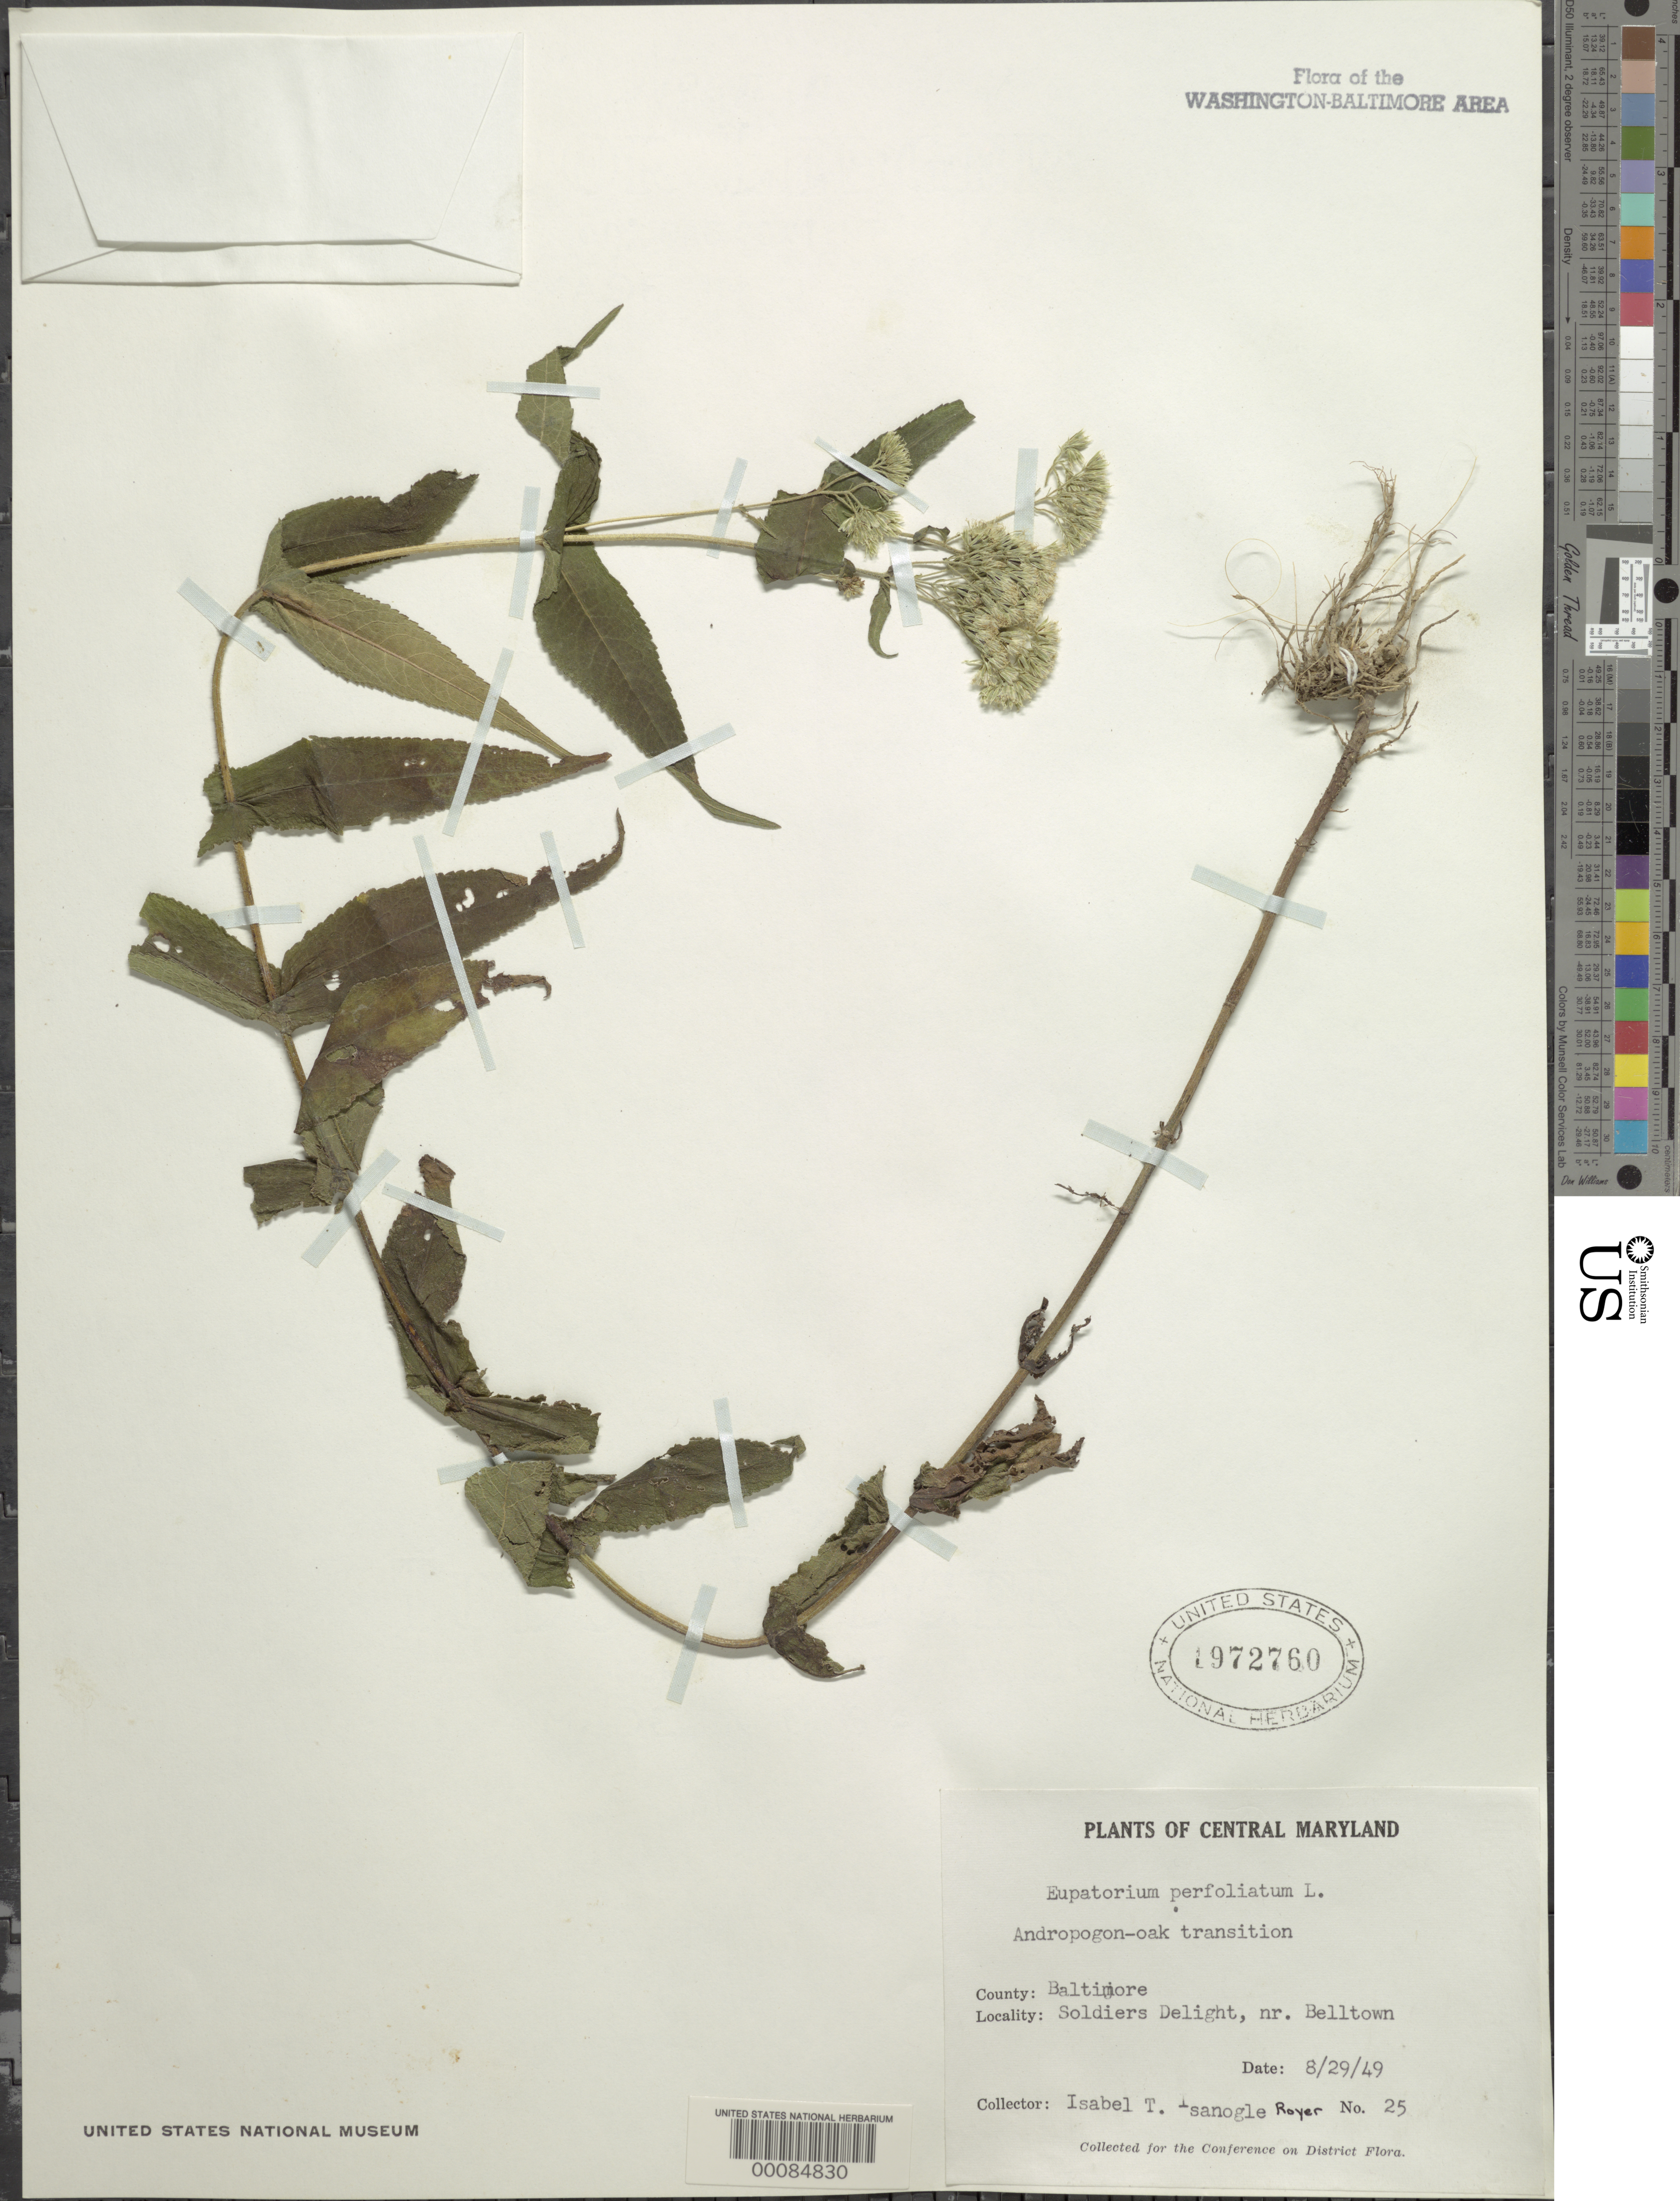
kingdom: Plantae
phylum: Tracheophyta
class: Magnoliopsida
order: Asterales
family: Asteraceae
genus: Eupatorium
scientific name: Eupatorium perfoliatum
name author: L.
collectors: I. Isanogle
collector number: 25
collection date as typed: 29 Aug 1949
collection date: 1949-08-29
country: United States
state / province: Maryland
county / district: Baltimore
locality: Soldiers Delight near Belltown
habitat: Andropogon-oak transition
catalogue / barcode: US 1972760